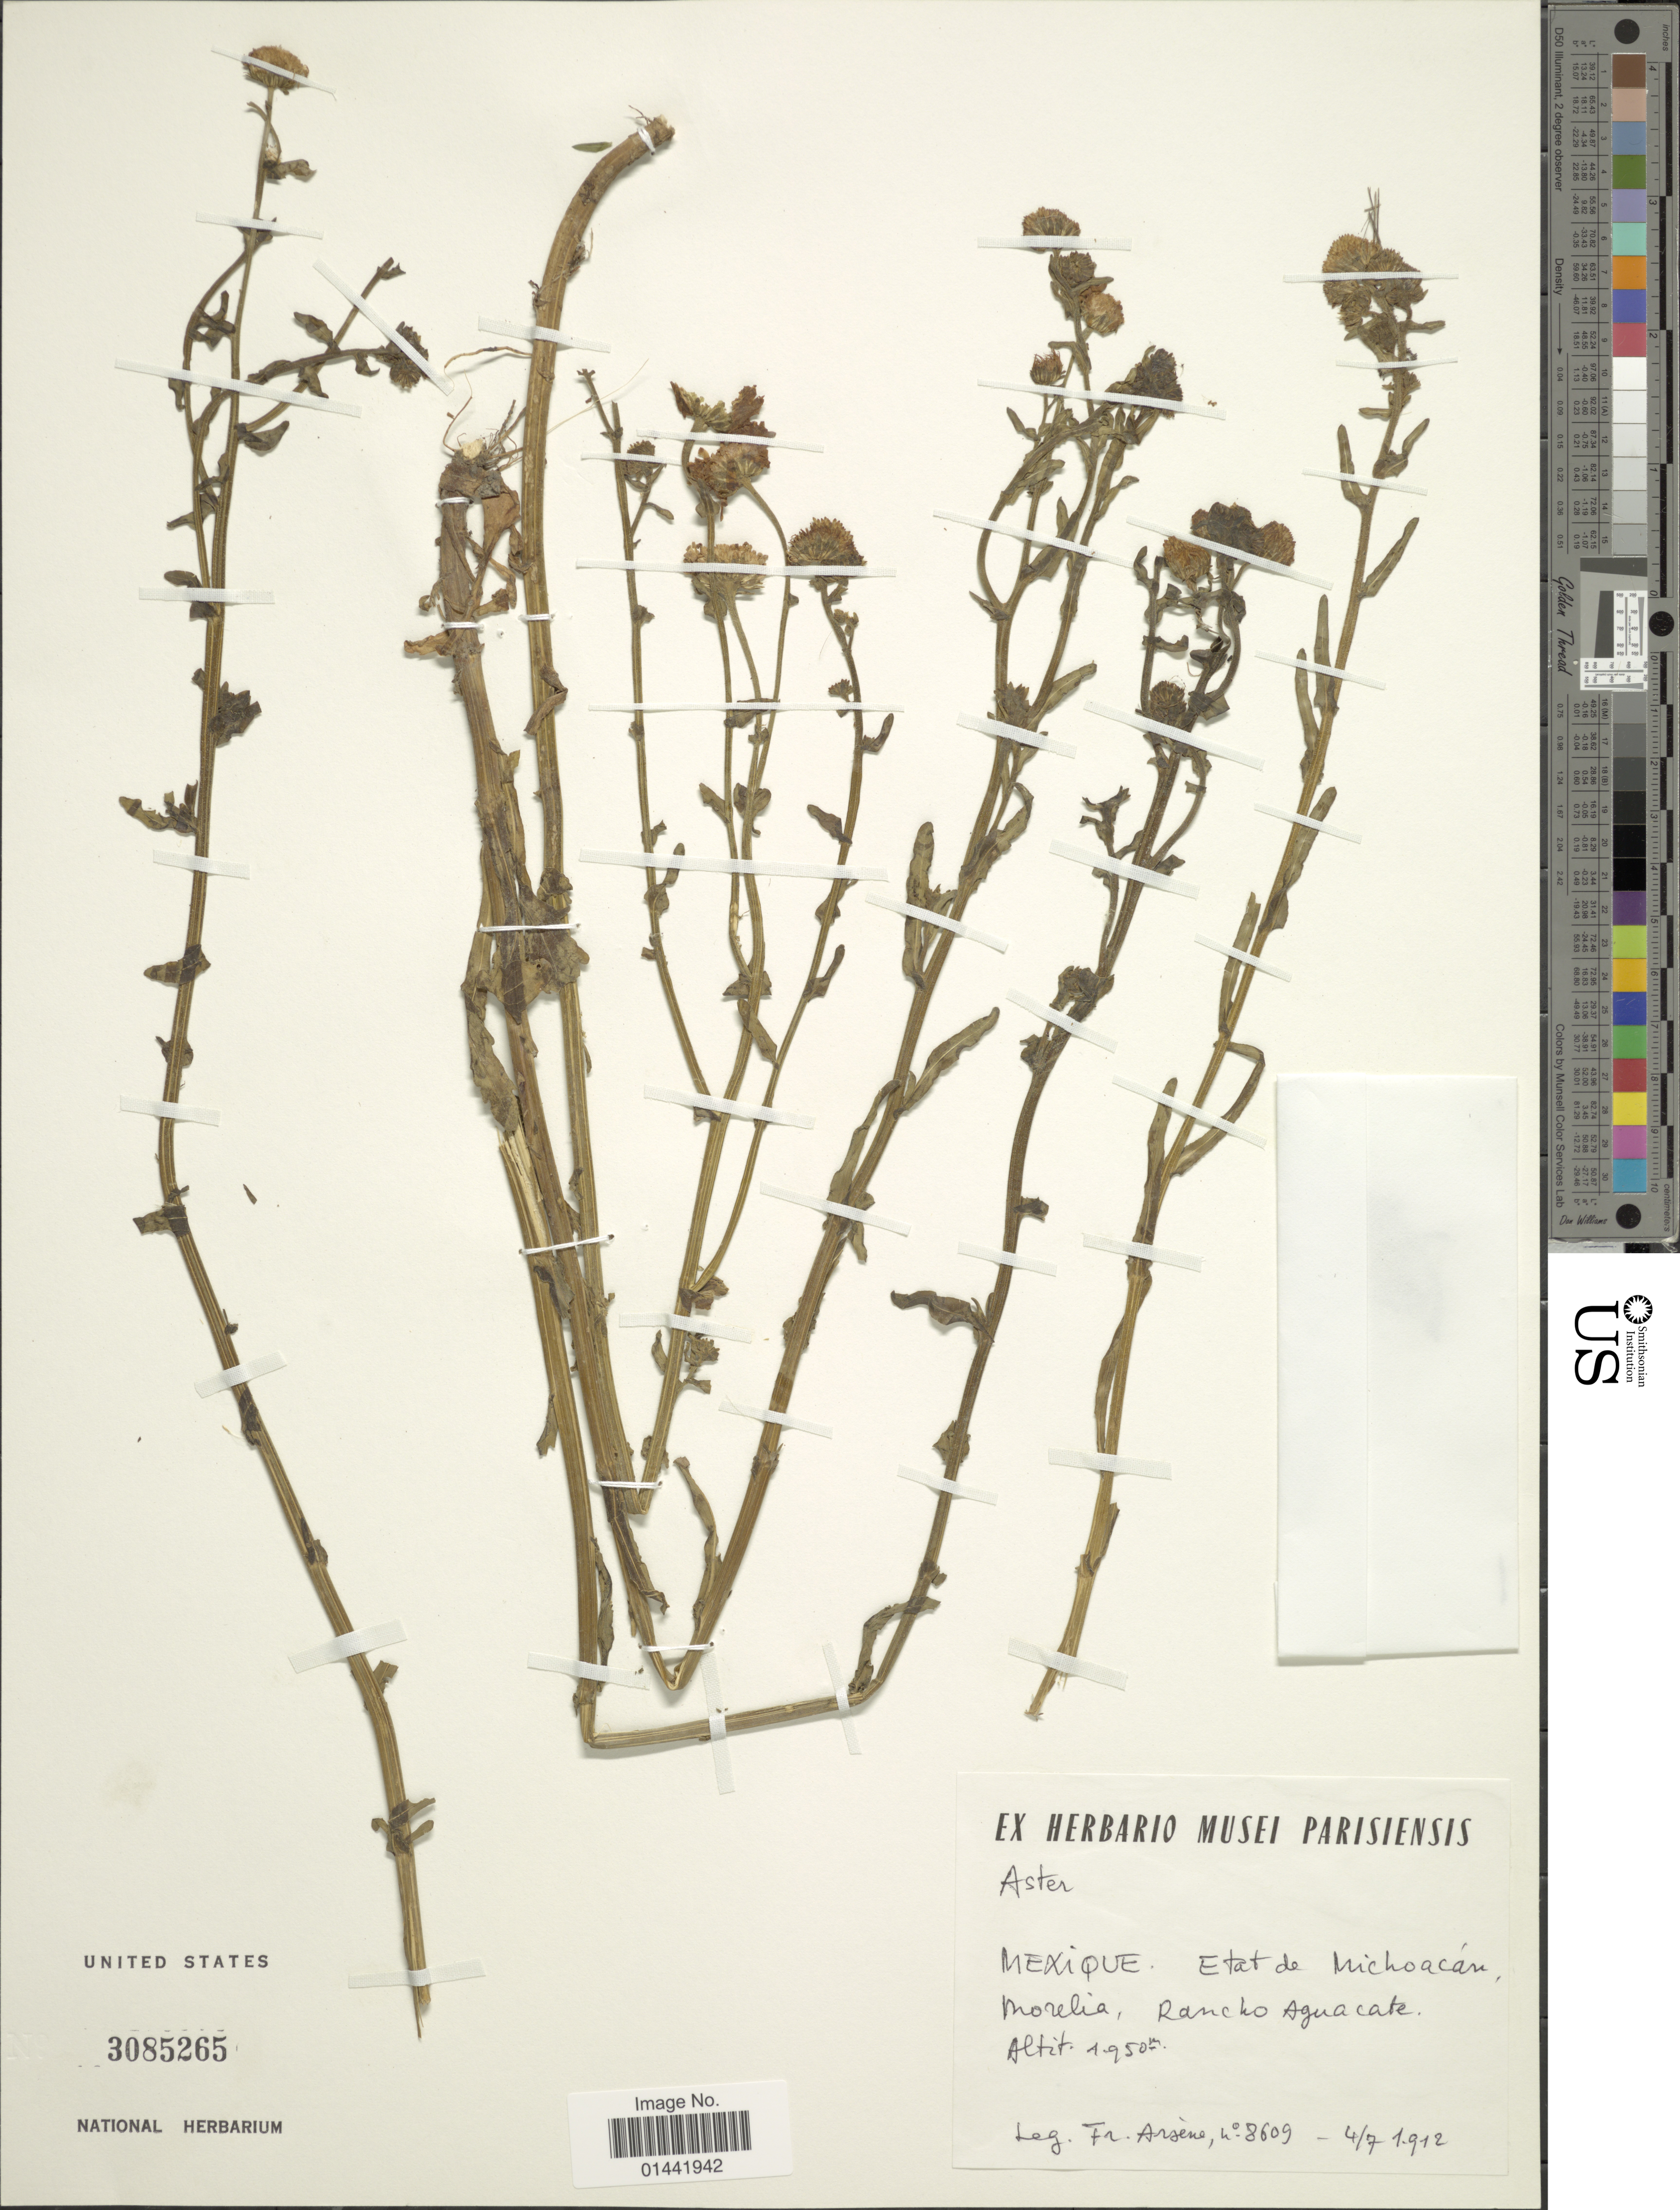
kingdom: Plantae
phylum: Tracheophyta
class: Magnoliopsida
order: Asterales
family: Asteraceae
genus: Erigeron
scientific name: Erigeron sp.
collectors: Bro. G. Arsène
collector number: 8609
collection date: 1912-07-04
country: Mexico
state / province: Michoacán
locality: Morelia, Rancho Aguacate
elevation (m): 1950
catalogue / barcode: US 3085265